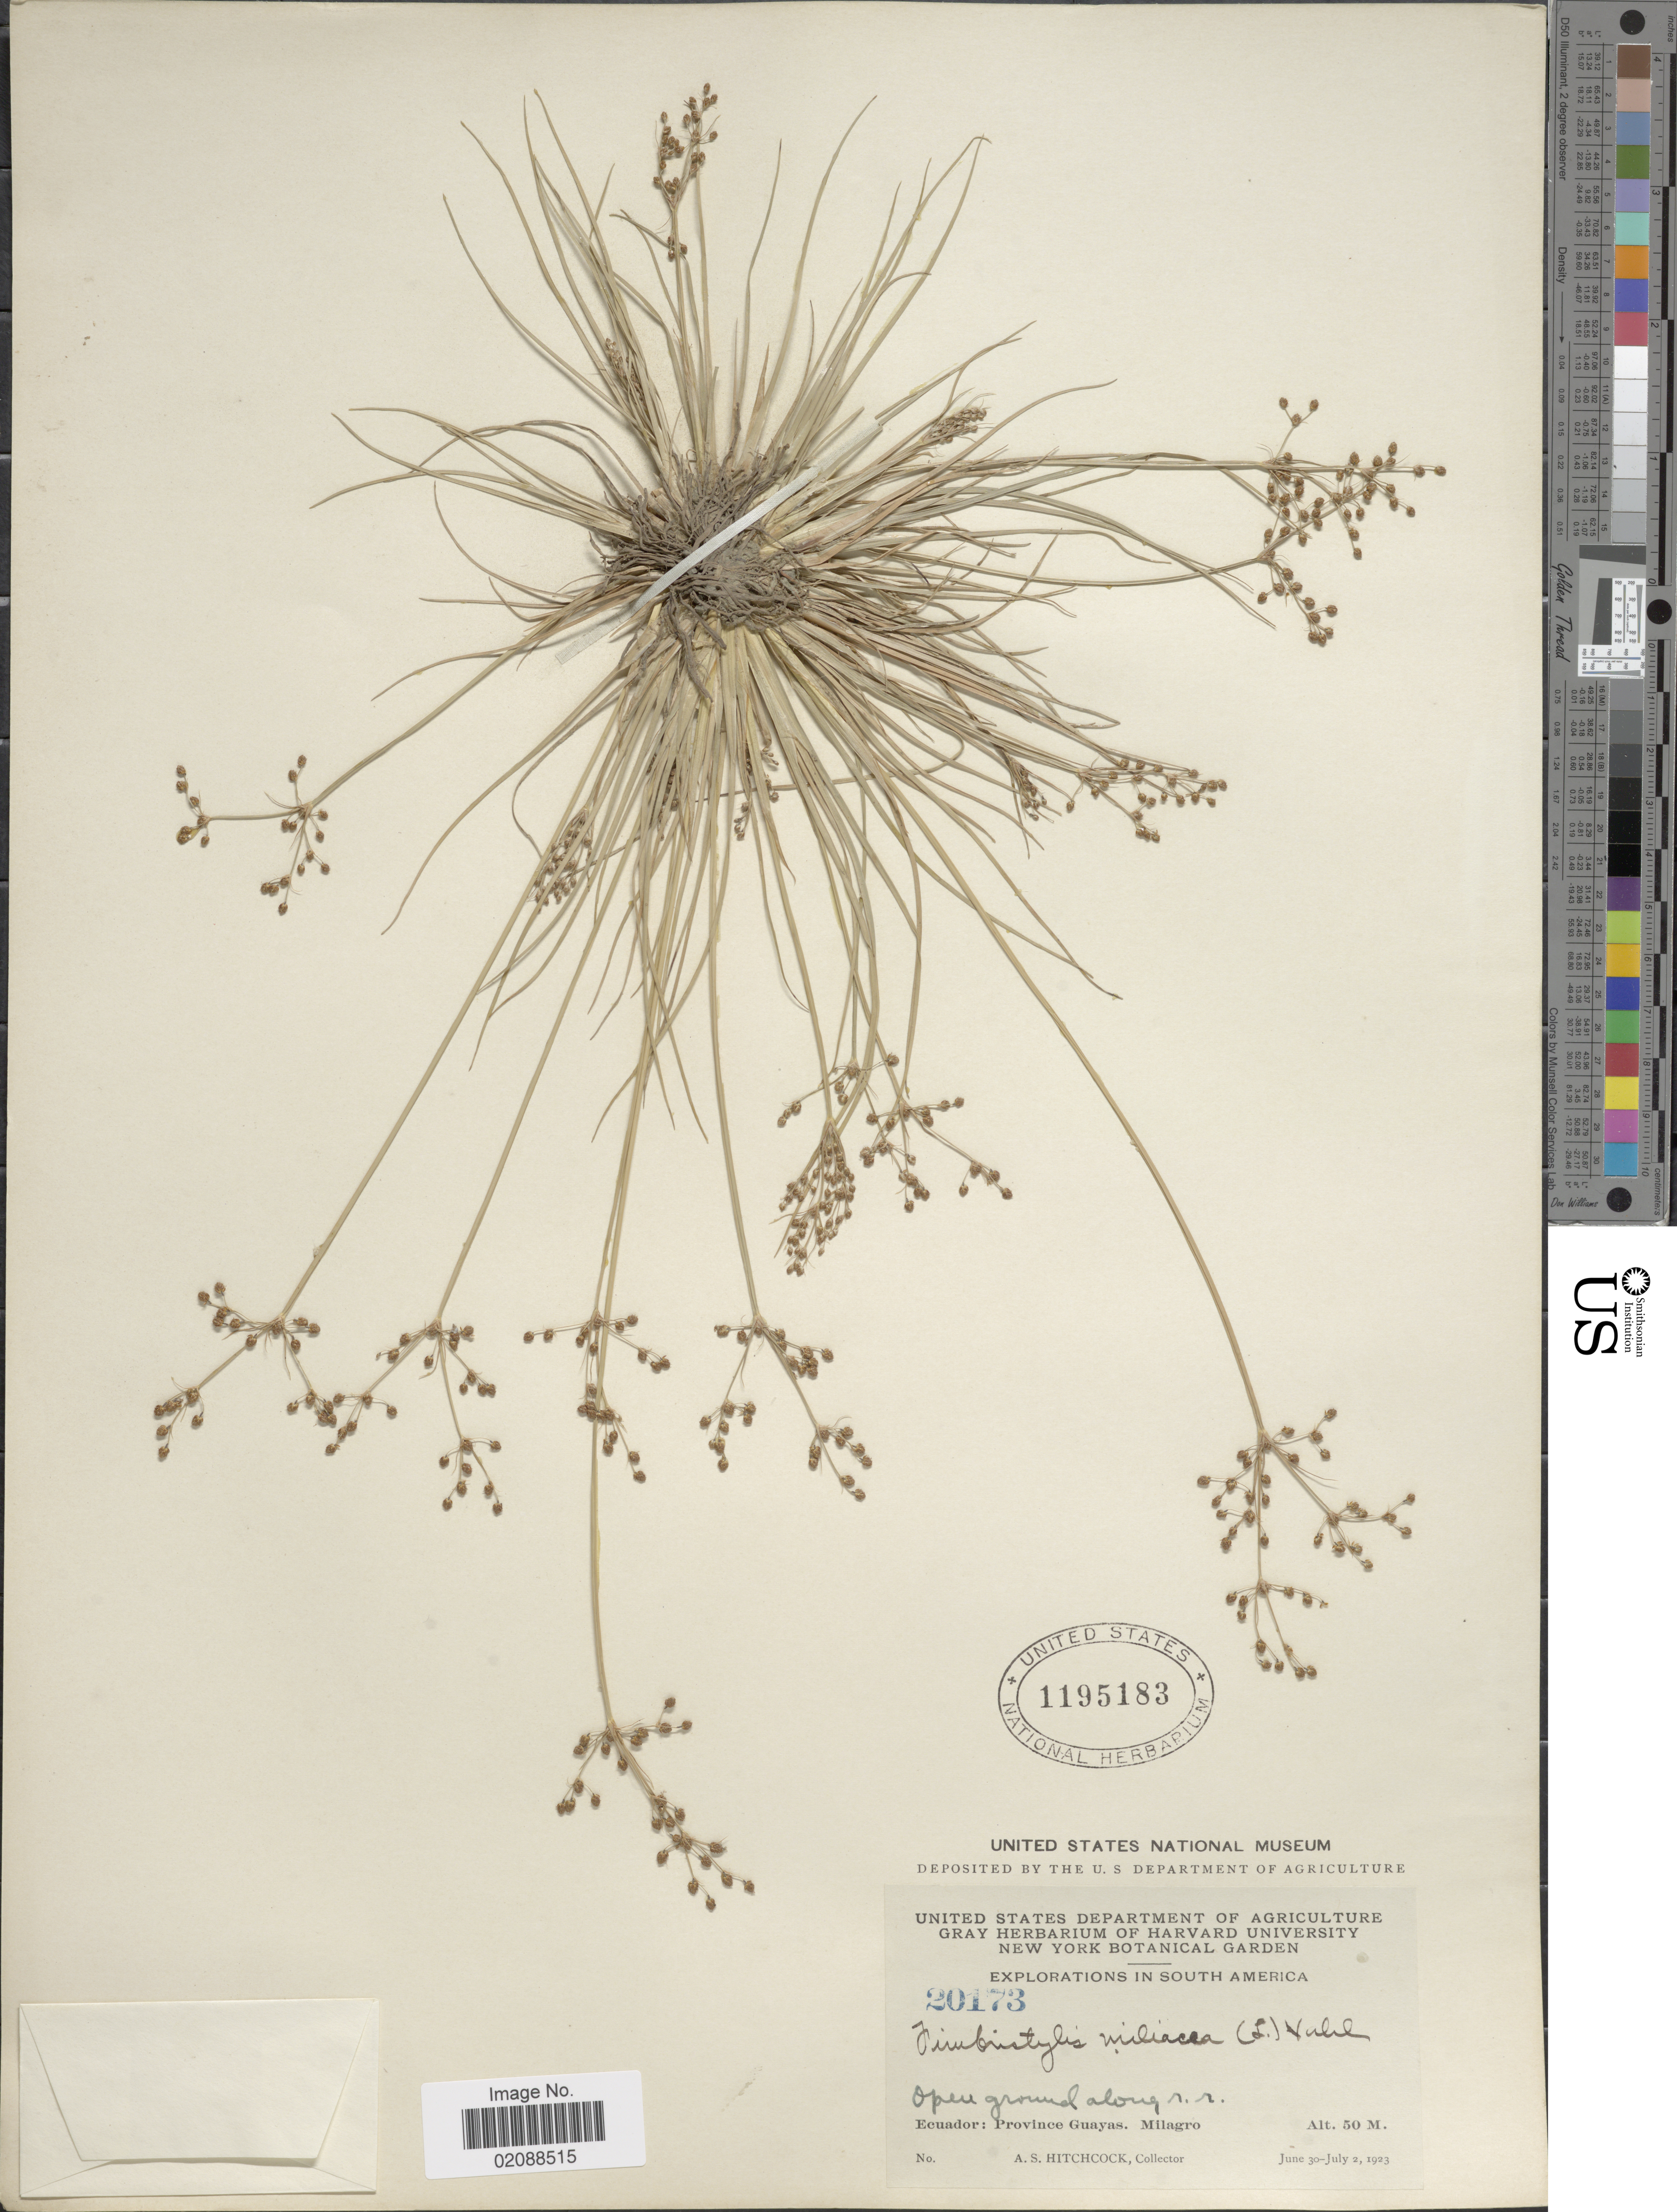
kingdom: Plantae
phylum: Tracheophyta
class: Liliopsida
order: Poales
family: Cyperaceae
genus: Fimbristylis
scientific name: Fimbristylis littoralis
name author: Gaudich.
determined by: Strong, M. T., (US), Smithsonian Institution - National Museum of Natural History (UNITED STATES)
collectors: A. S. Hitchcock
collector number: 20173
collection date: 1923-06-30/1923-07-02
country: Ecuador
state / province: Guayas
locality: Open ground along r.r. Milagro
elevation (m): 50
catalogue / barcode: US 1195183